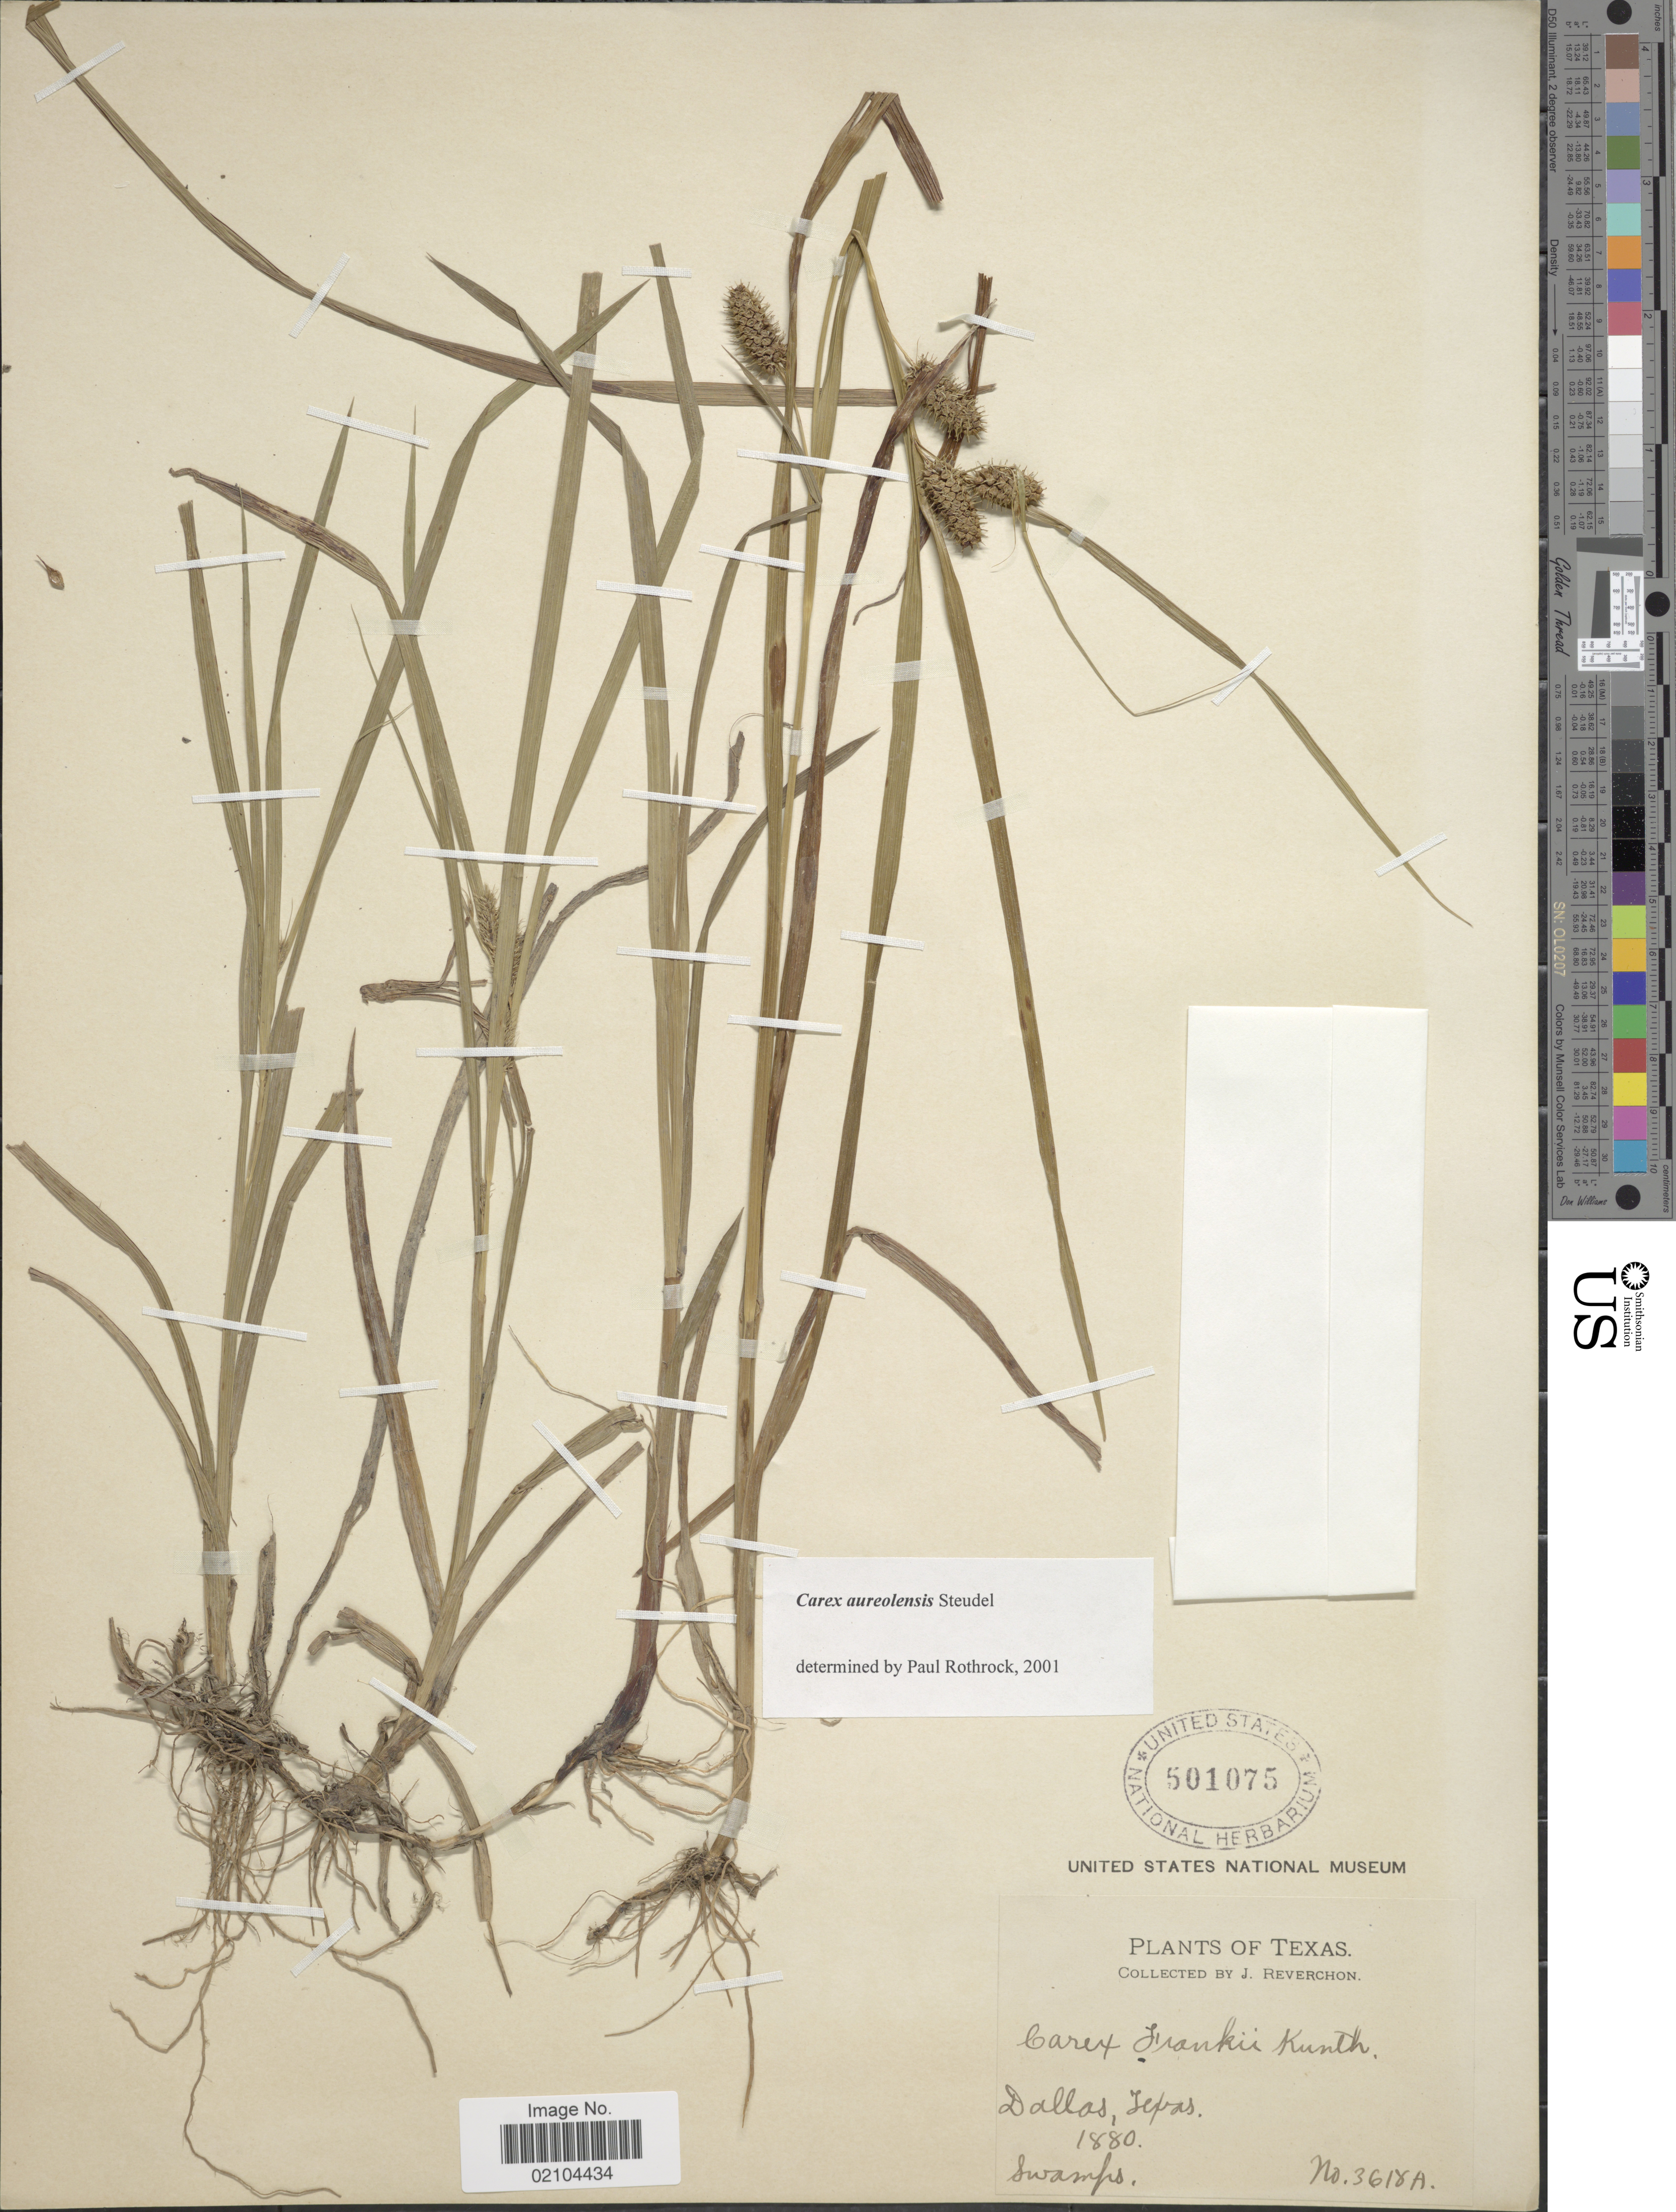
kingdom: Plantae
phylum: Tracheophyta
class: Liliopsida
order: Poales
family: Cyperaceae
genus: Carex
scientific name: Carex aureolensis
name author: Steud.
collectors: J. Reverchon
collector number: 3618A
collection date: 1880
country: United States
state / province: Texas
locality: Dallas, swamps.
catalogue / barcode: US 501075